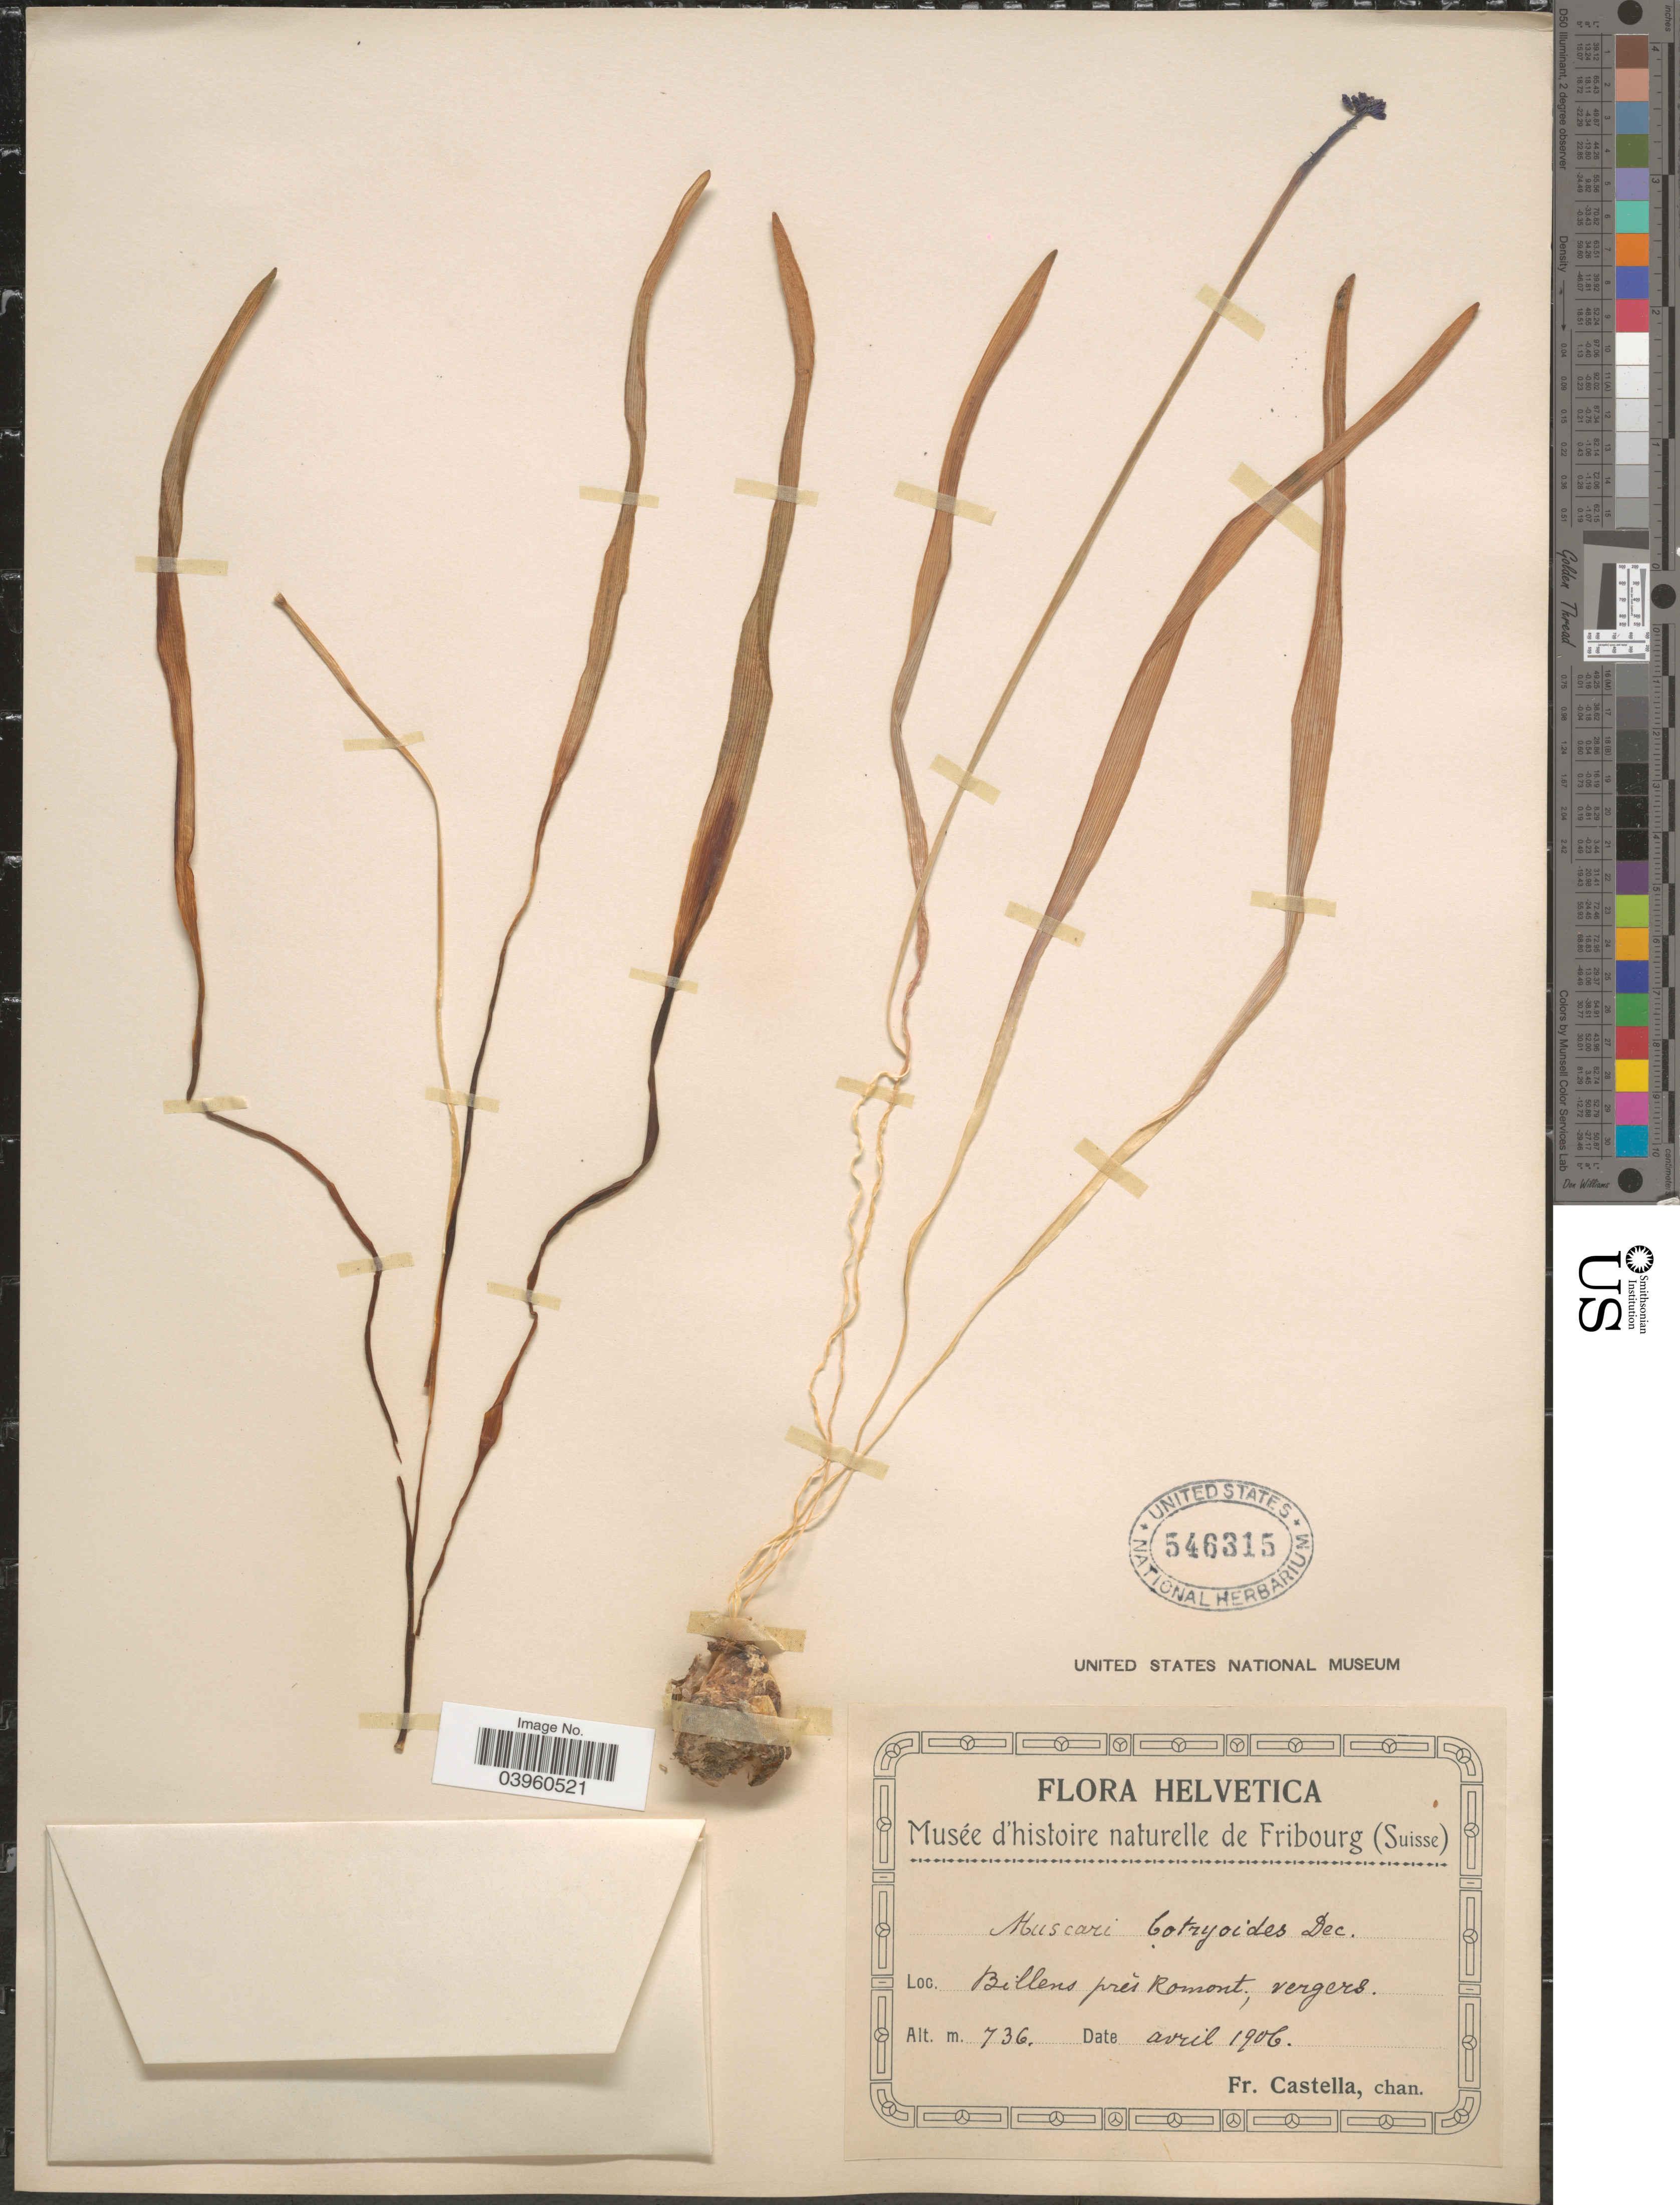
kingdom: Plantae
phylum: Tracheophyta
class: Liliopsida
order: Asparagales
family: Asparagaceae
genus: Muscari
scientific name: Muscari botryoides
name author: (L.) Mill.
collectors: Fr. Castella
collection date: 1906-04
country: Switzerland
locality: Helvetica. Billens près Romont, vergers.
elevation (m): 736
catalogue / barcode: US 546315